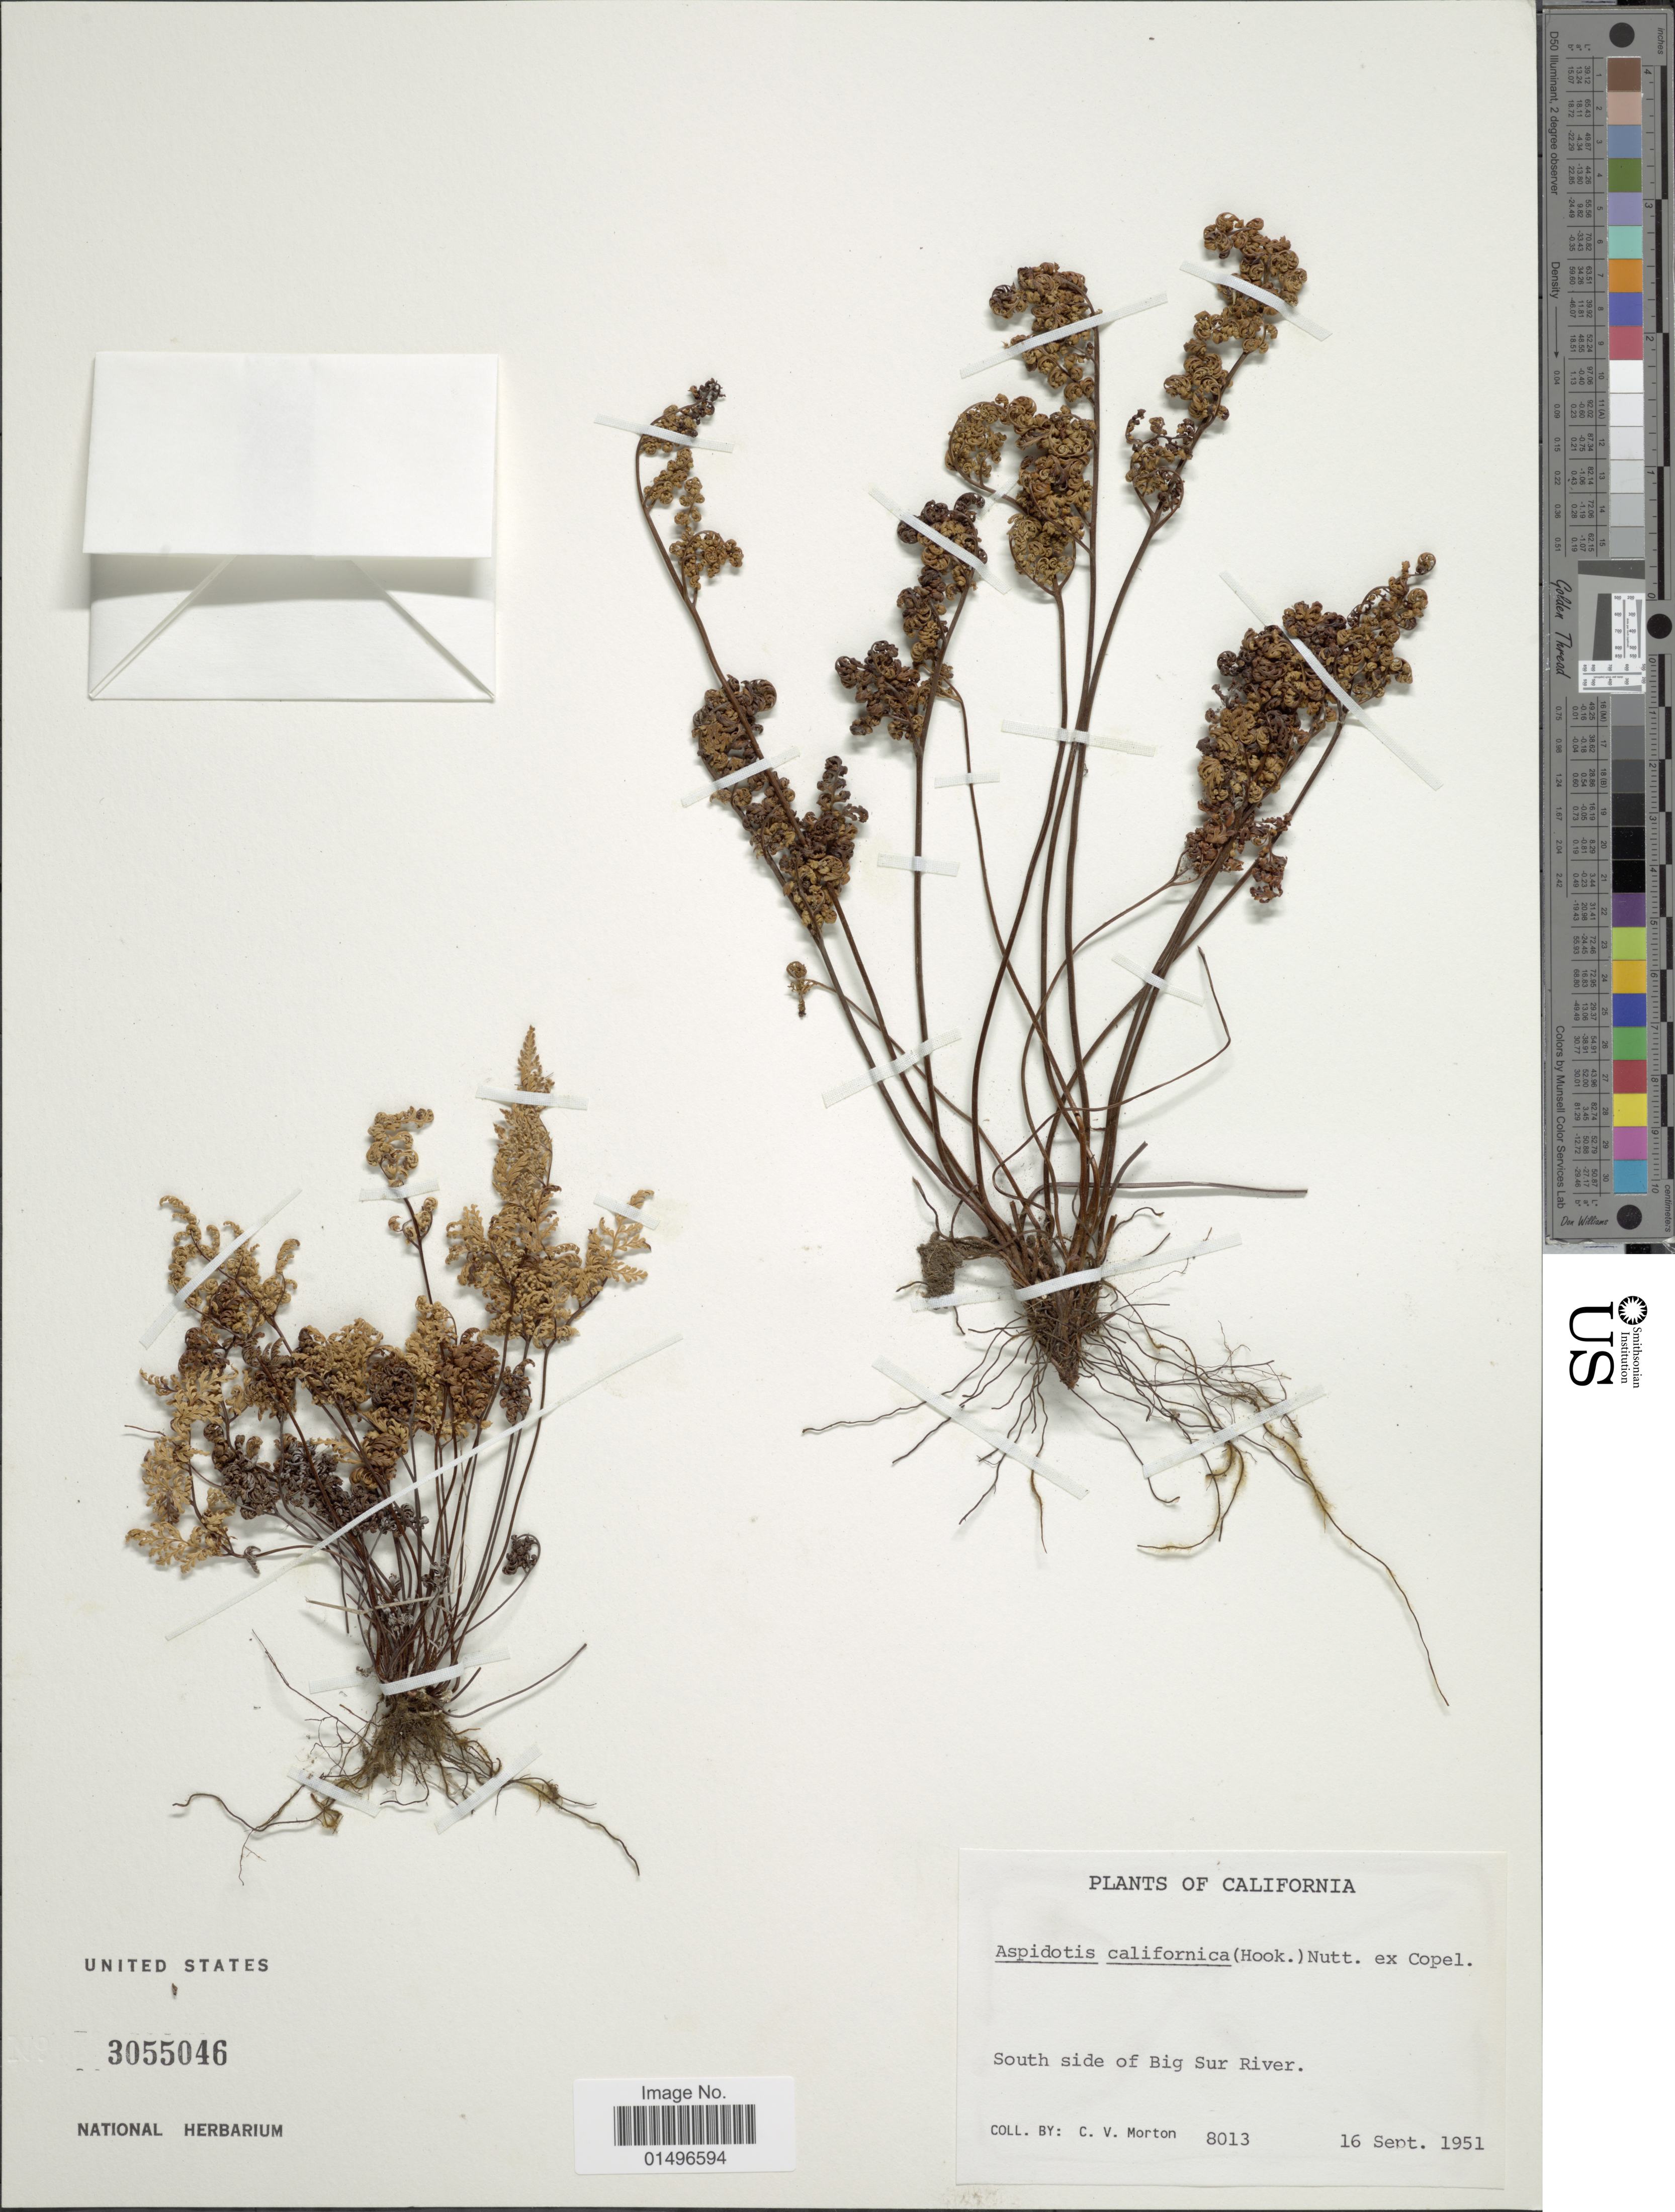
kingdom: Plantae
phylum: Tracheophyta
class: Polypodiopsida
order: Polypodiales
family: Pteridaceae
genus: Aspidotis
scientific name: Aspidotis californica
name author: (Hook.) Nutt. ex Copel.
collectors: C. V. Morton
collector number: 8013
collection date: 1951-09-16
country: United States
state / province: California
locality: California, South Side of Big Sur River.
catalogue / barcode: US 3055046